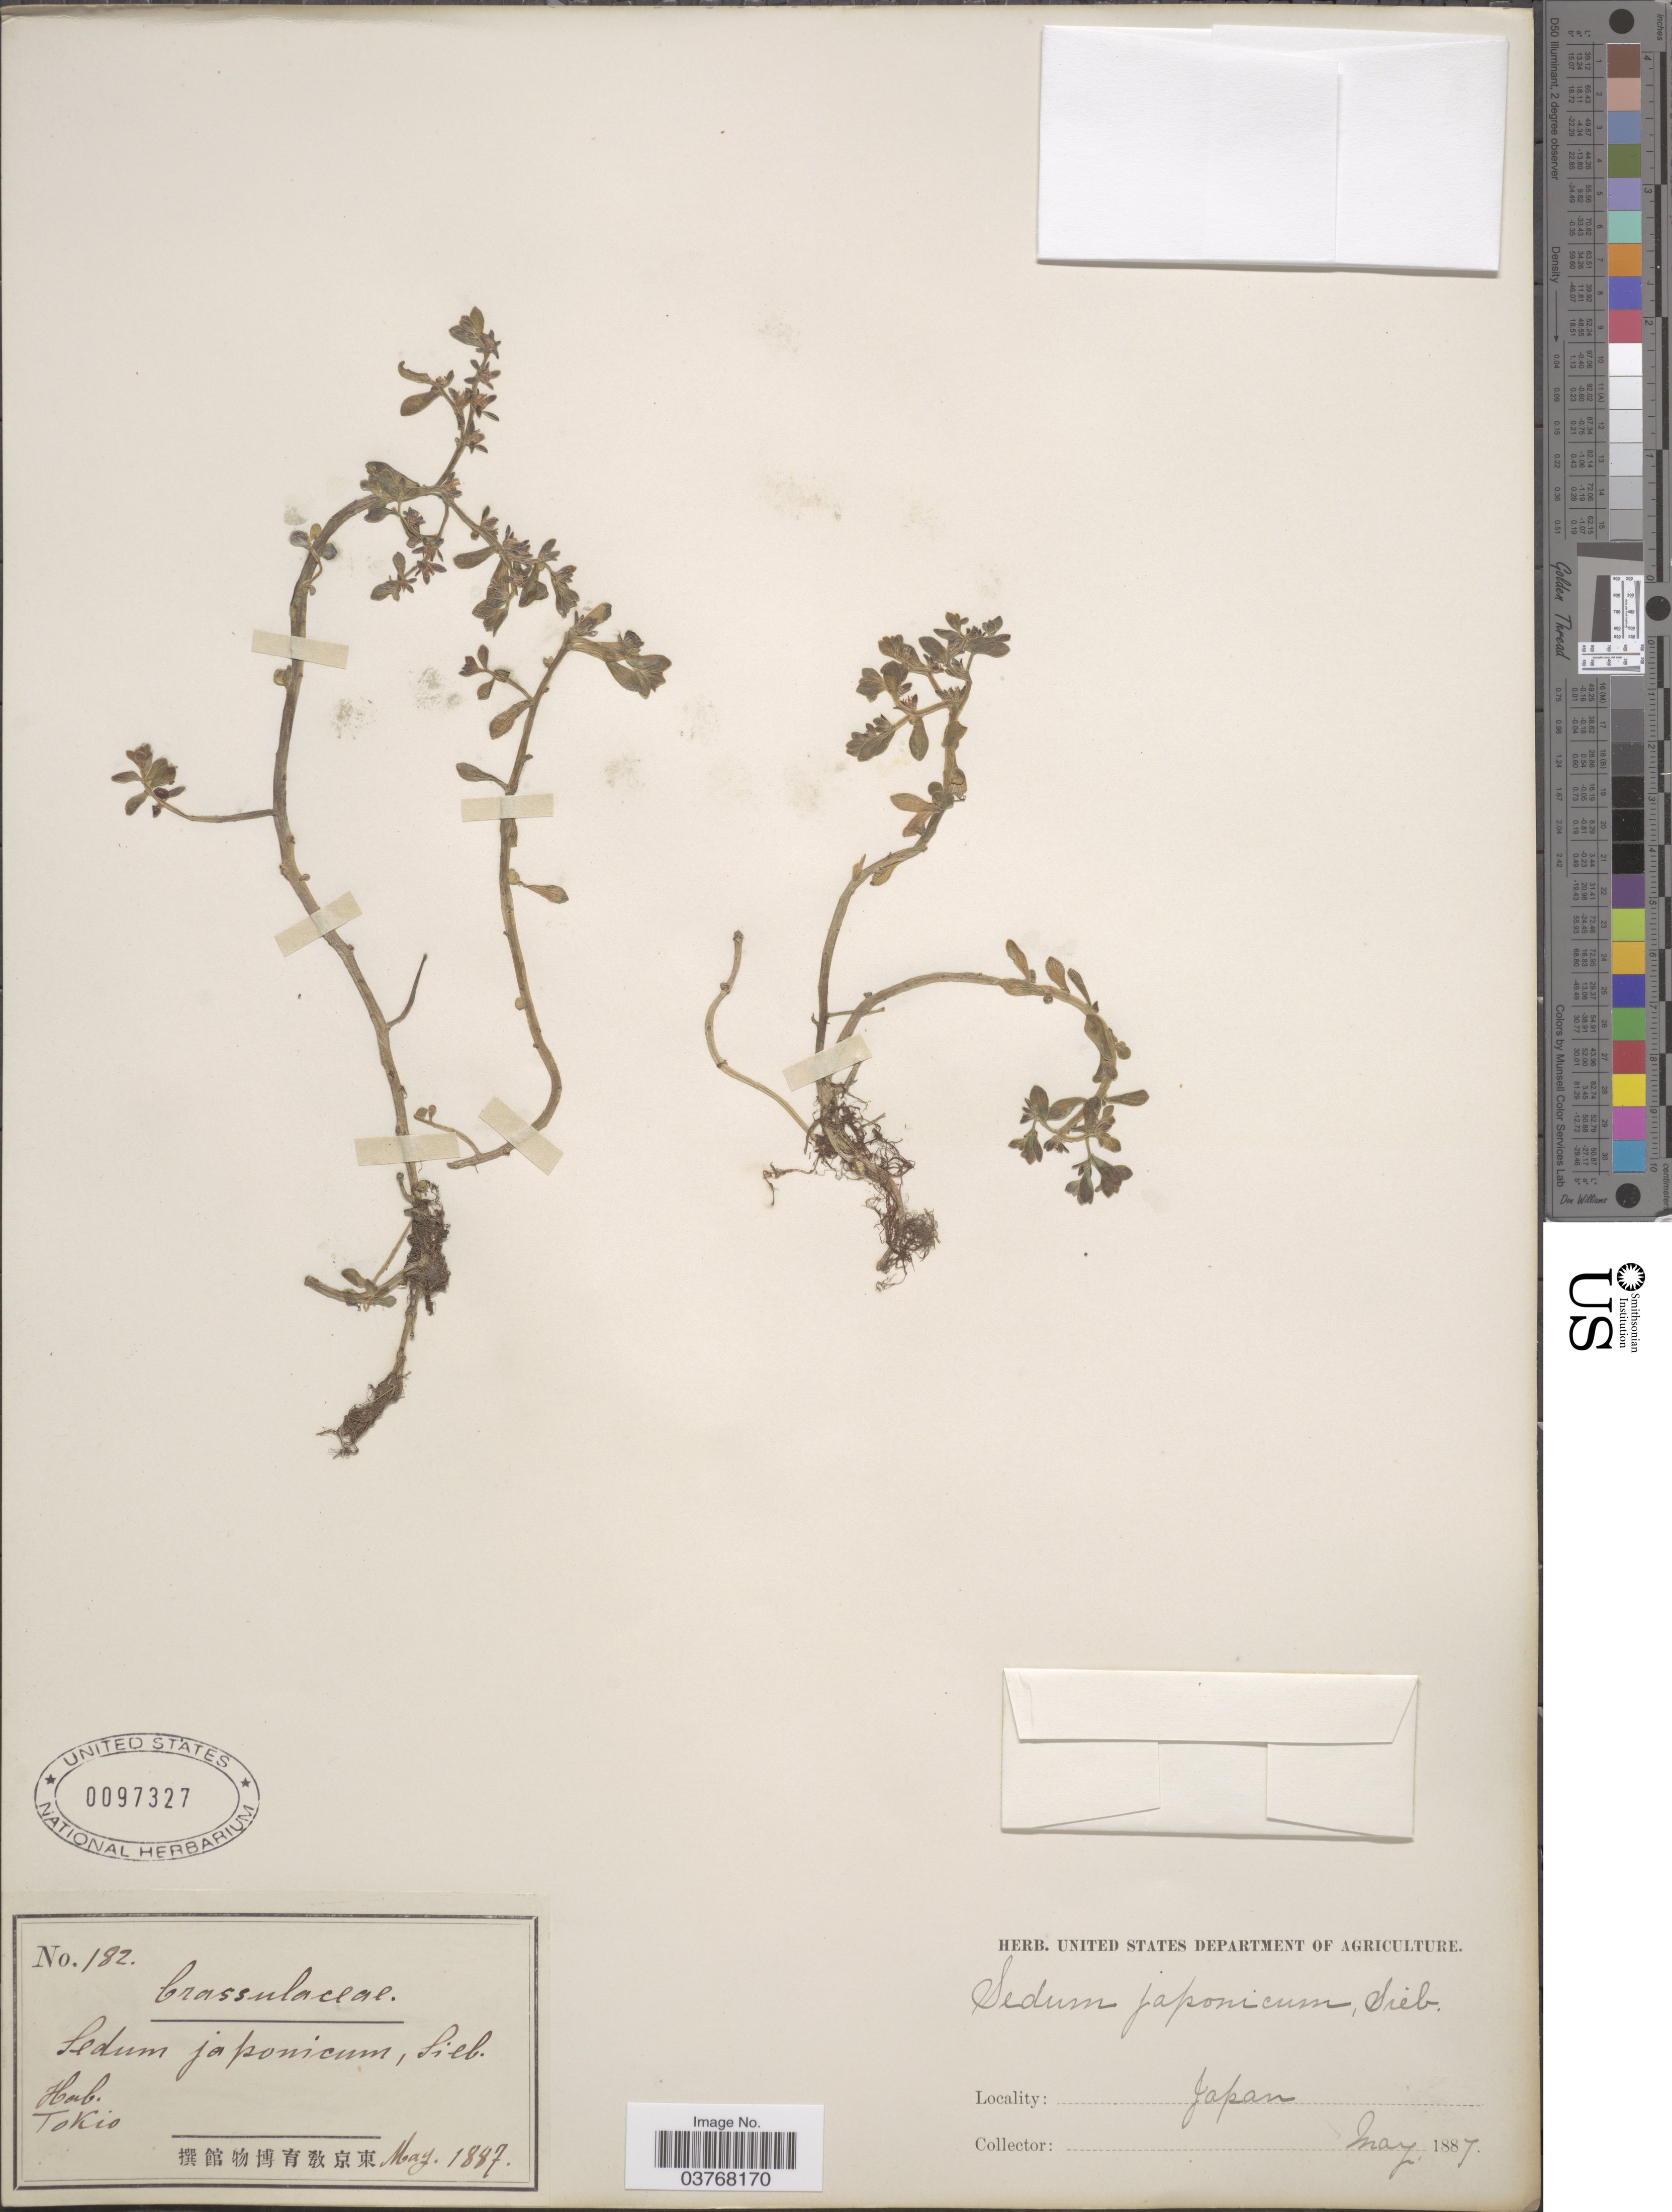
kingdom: Plantae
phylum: Tracheophyta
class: Magnoliopsida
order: Saxifragales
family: Crassulaceae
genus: Sedum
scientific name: Sedum japonicum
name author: Siebold ex Miq.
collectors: Facchini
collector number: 182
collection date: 1887-05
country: Japan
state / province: Tokyo, Federal City of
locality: Tokio.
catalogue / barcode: US 97327